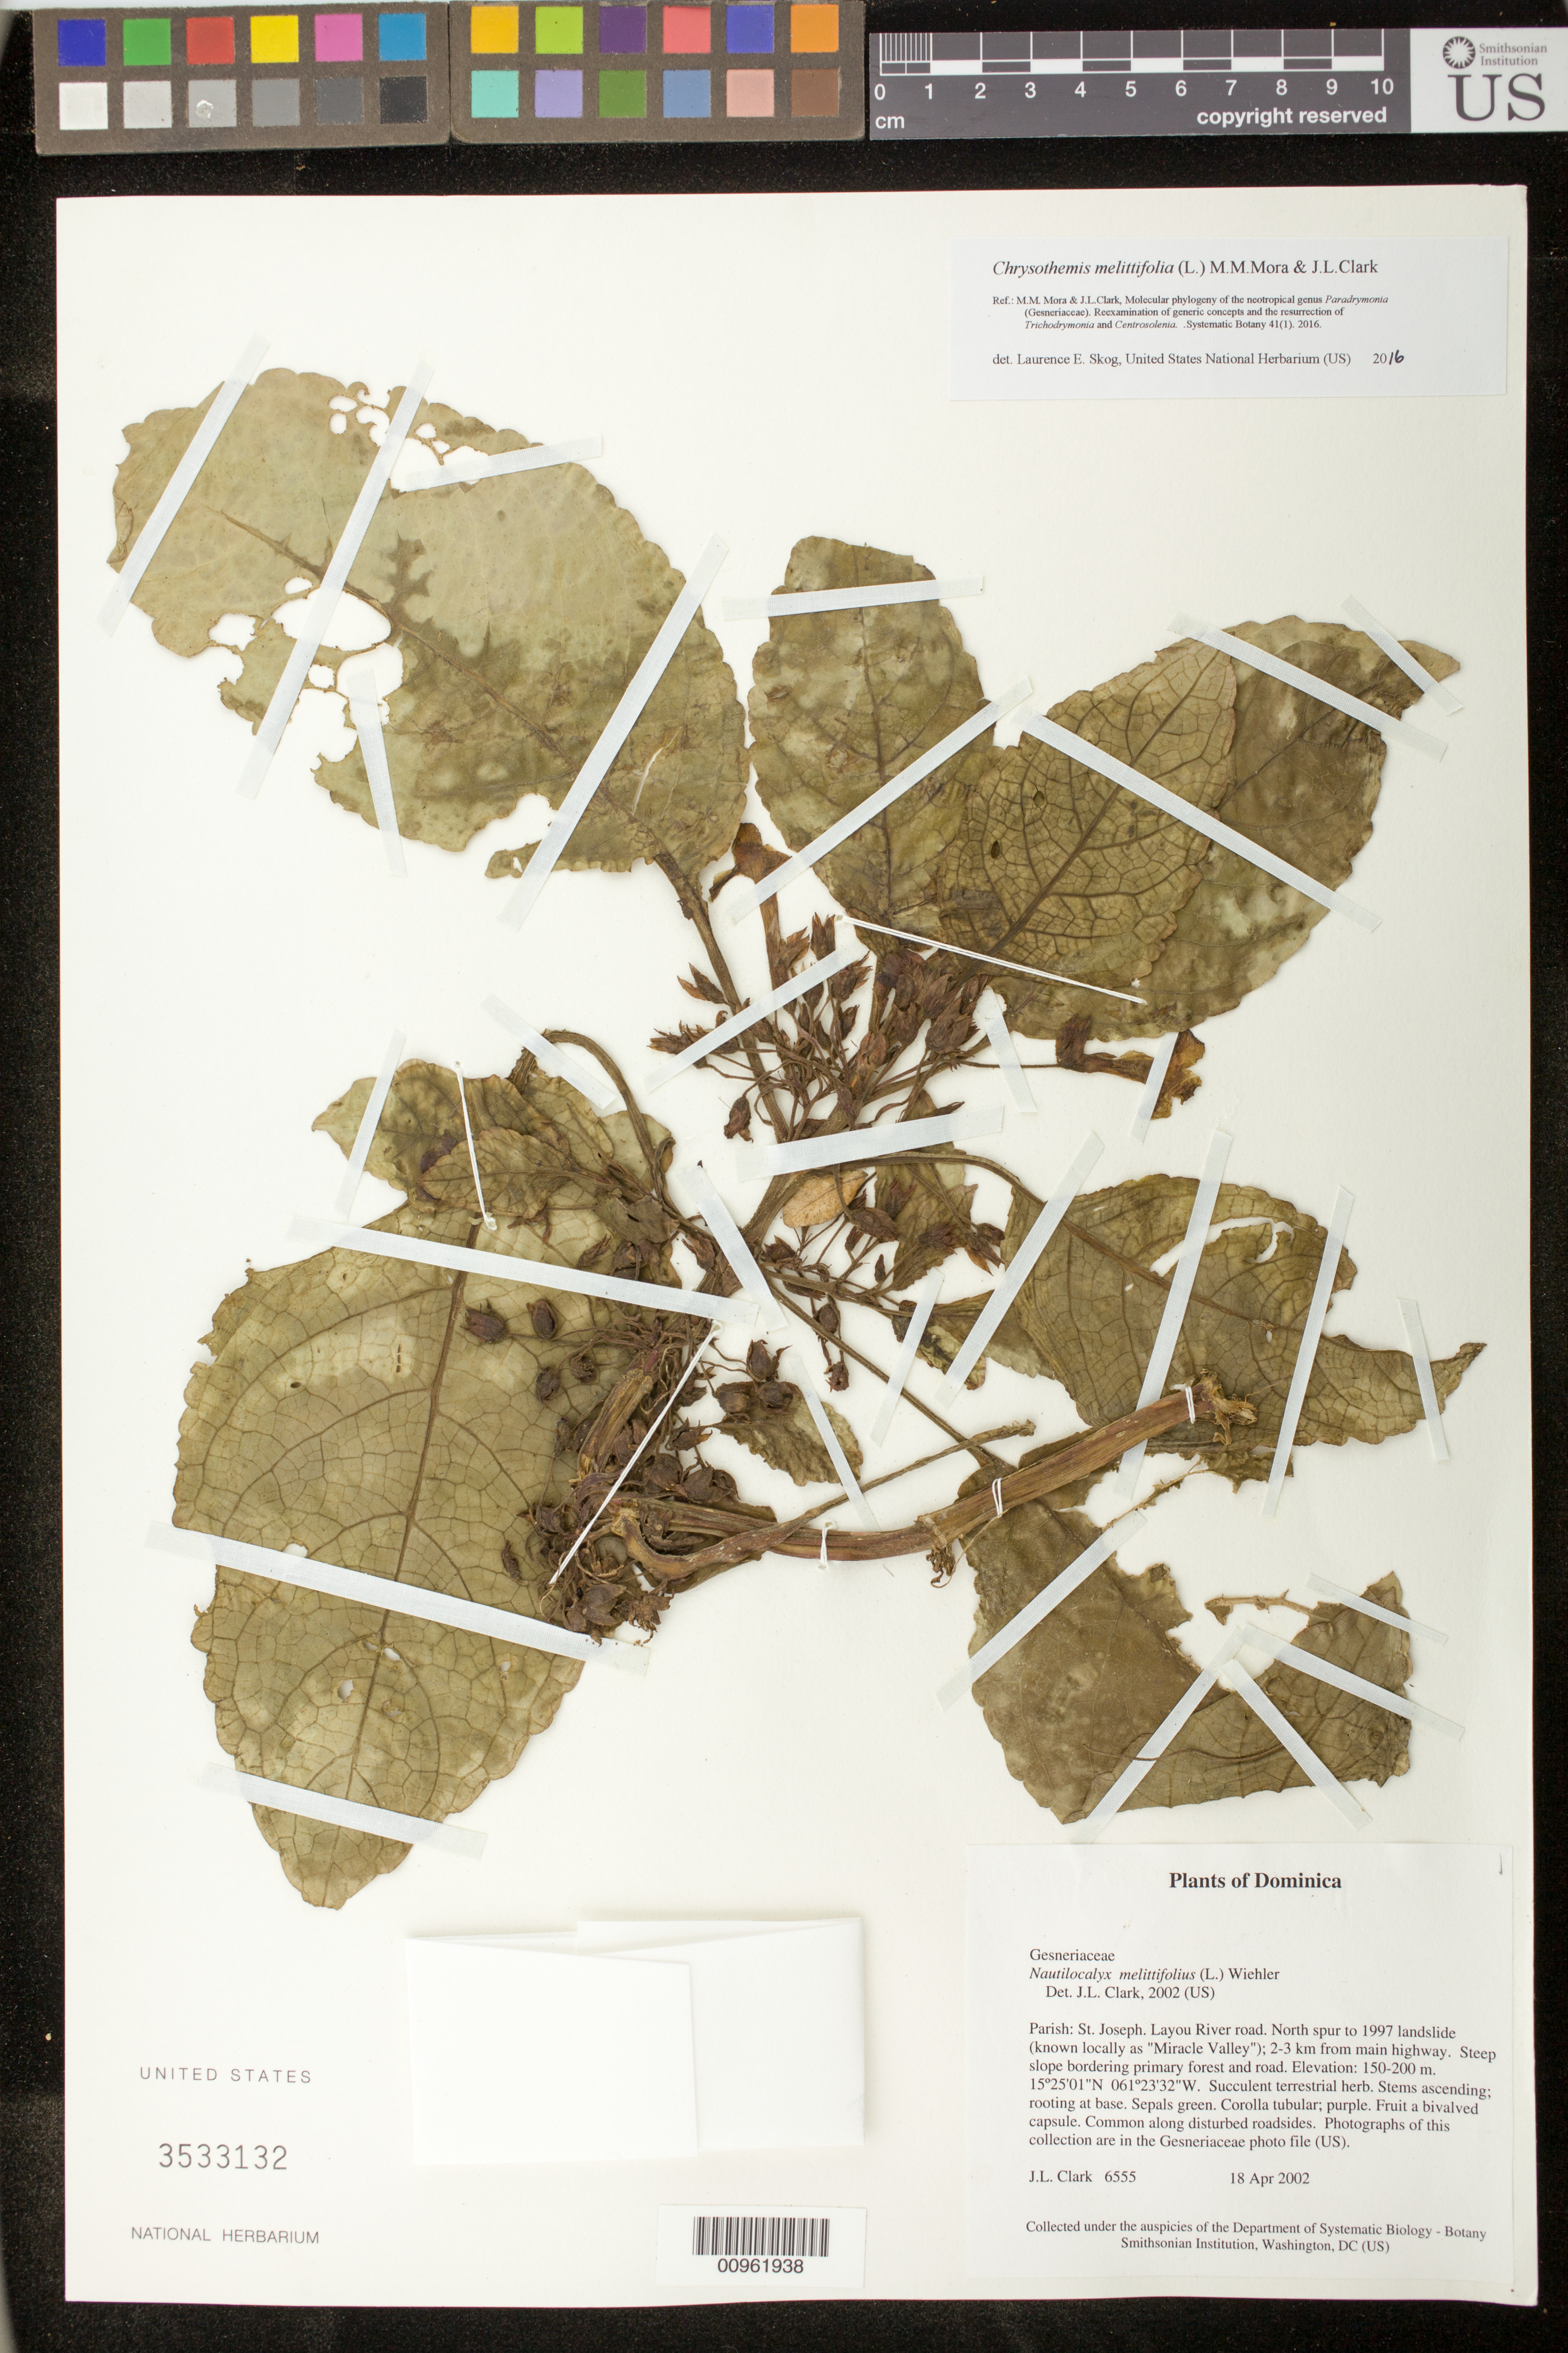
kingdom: Plantae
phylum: Tracheophyta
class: Magnoliopsida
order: Lamiales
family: Gesneriaceae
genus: Chrysothemis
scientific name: Chrysothemis melittifolia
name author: (L.) M.M. Mora & J.L. Clark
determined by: Skog, Laurence E.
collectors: J. L. Clark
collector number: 6555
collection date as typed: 18 Apr 2002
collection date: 2002-04-18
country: Dominica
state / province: St. Joseph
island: Dominica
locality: Layou River road. North spur to 1997 landslide (known locally as "Miracle Valley"); 2-3 km from main highway.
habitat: Steep slope bordering primary forest and road.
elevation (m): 150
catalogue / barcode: US 3533132